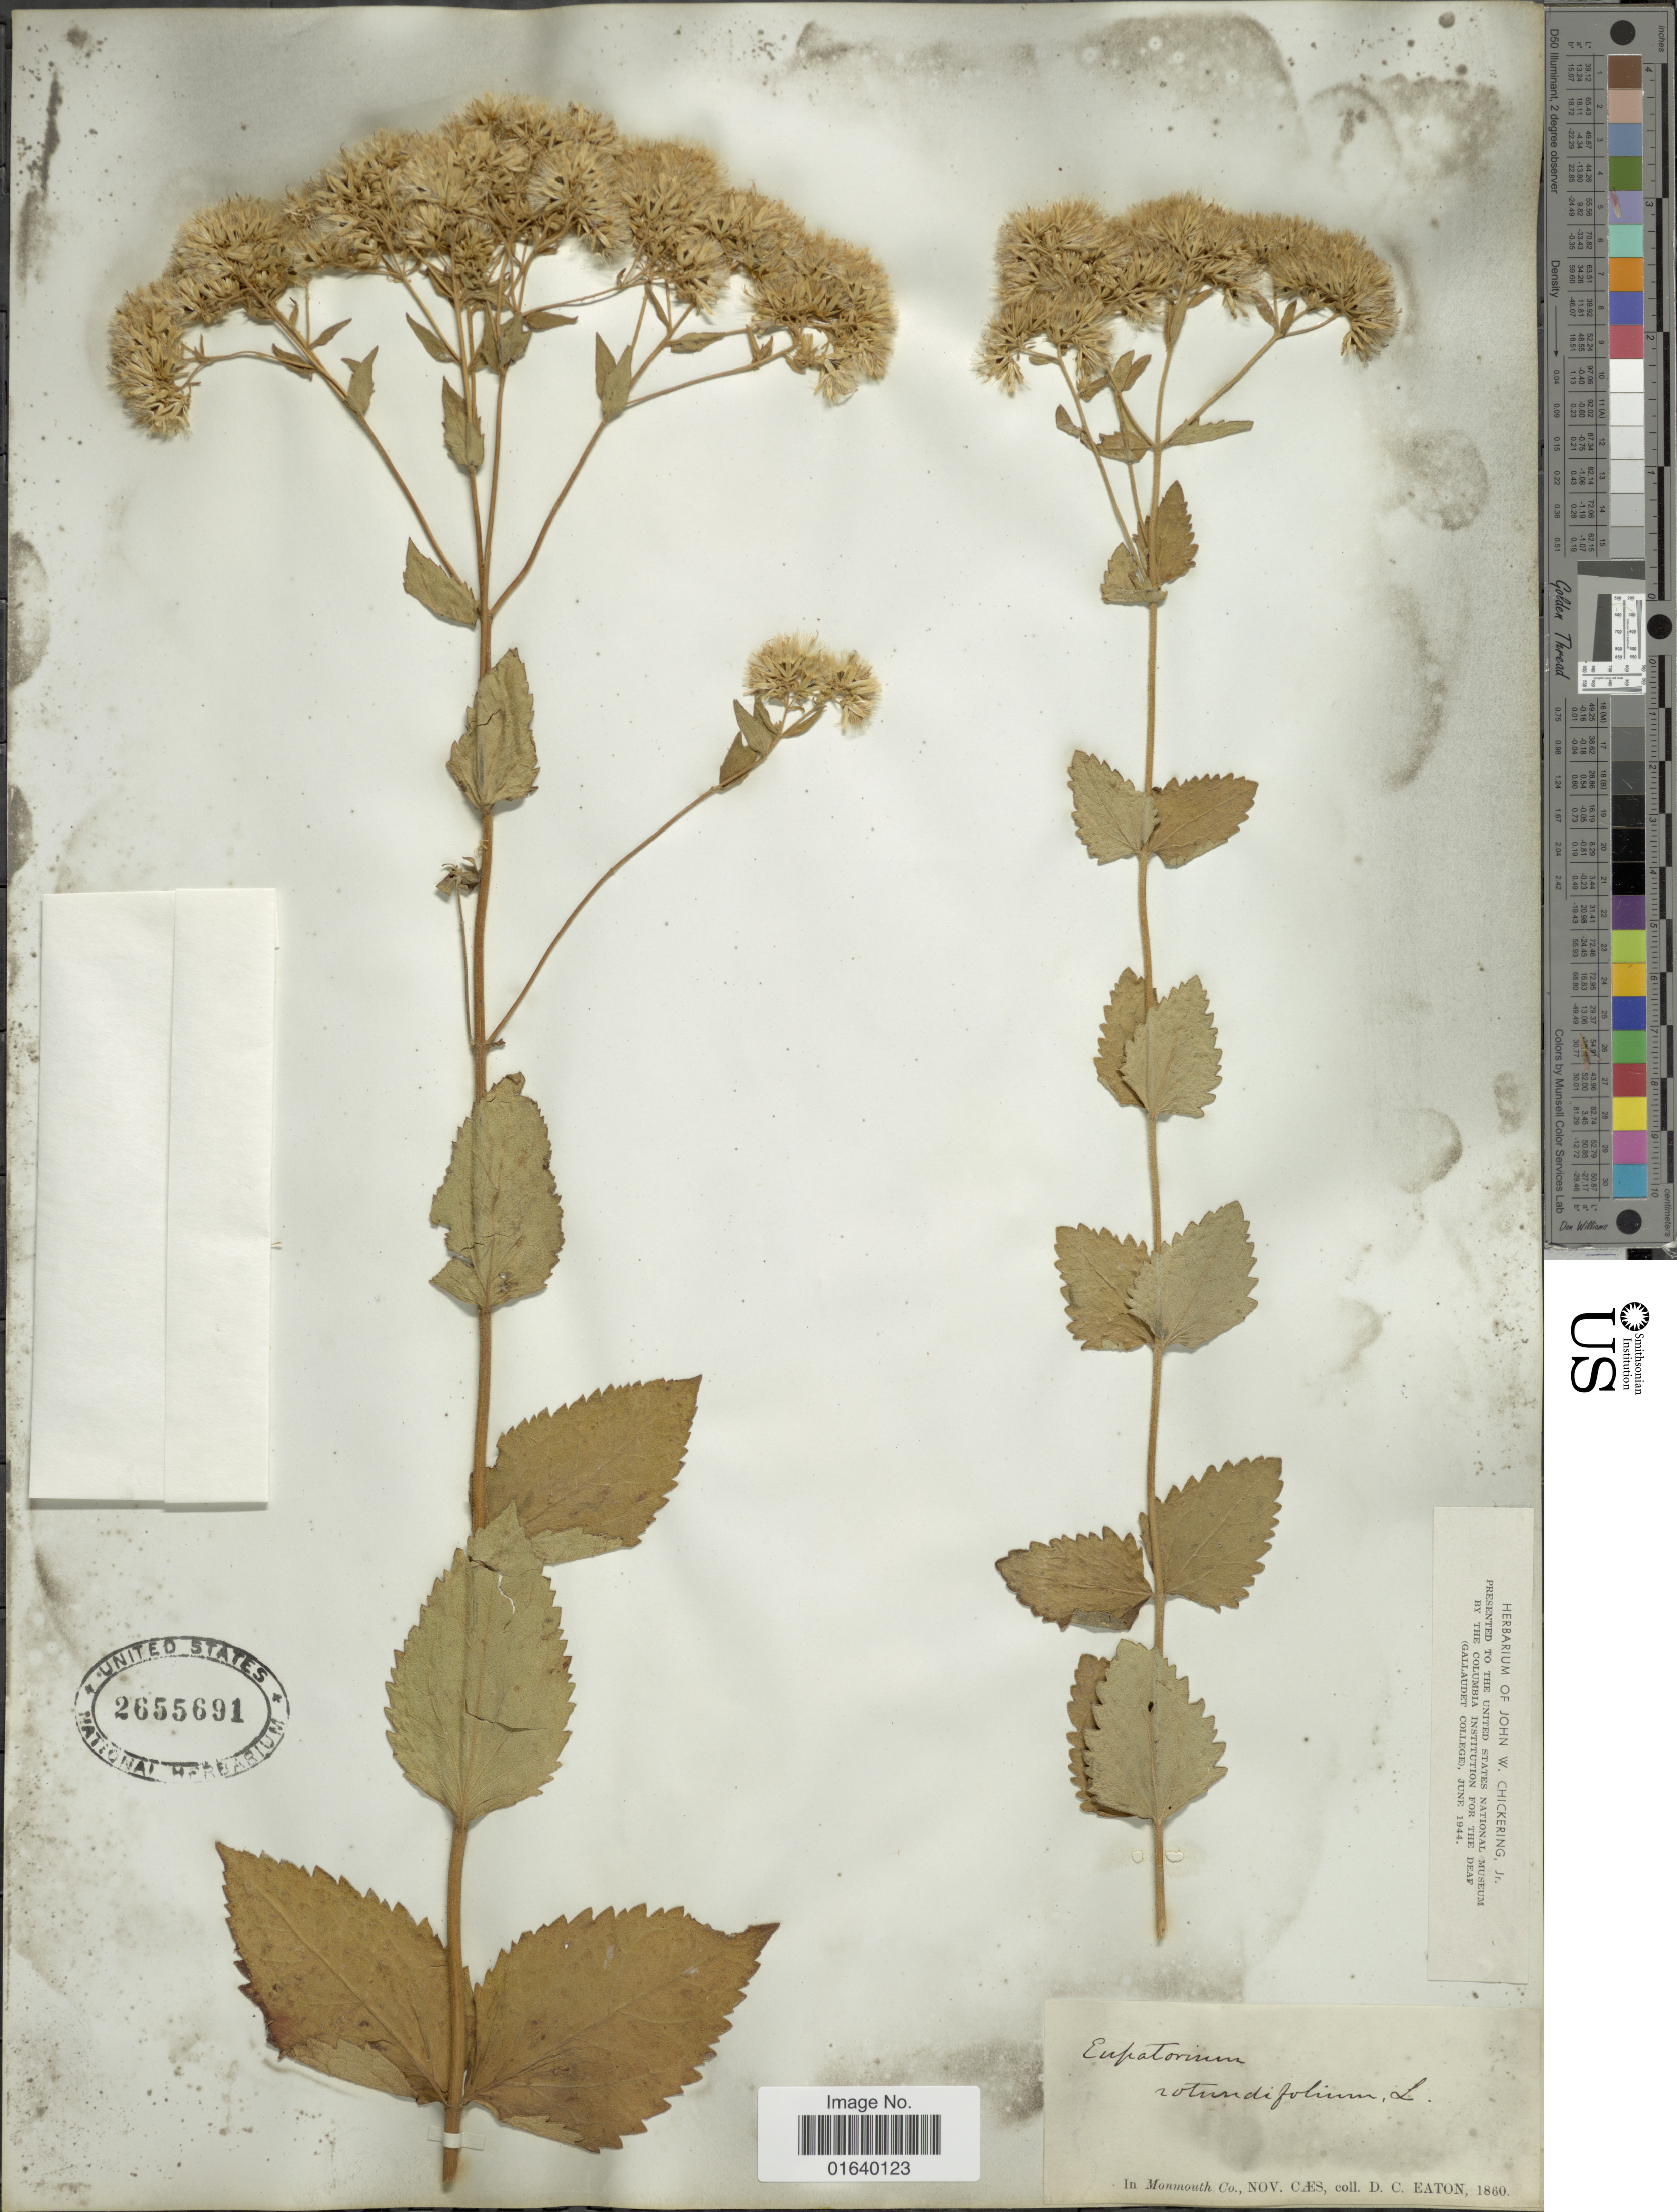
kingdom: Plantae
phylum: Tracheophyta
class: Magnoliopsida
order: Asterales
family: Asteraceae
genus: Eupatorium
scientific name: Eupatorium rotundifolium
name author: L.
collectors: D. Eaton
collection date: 1860-11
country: United States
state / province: New Jersey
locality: In Monmouth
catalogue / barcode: US 2655691